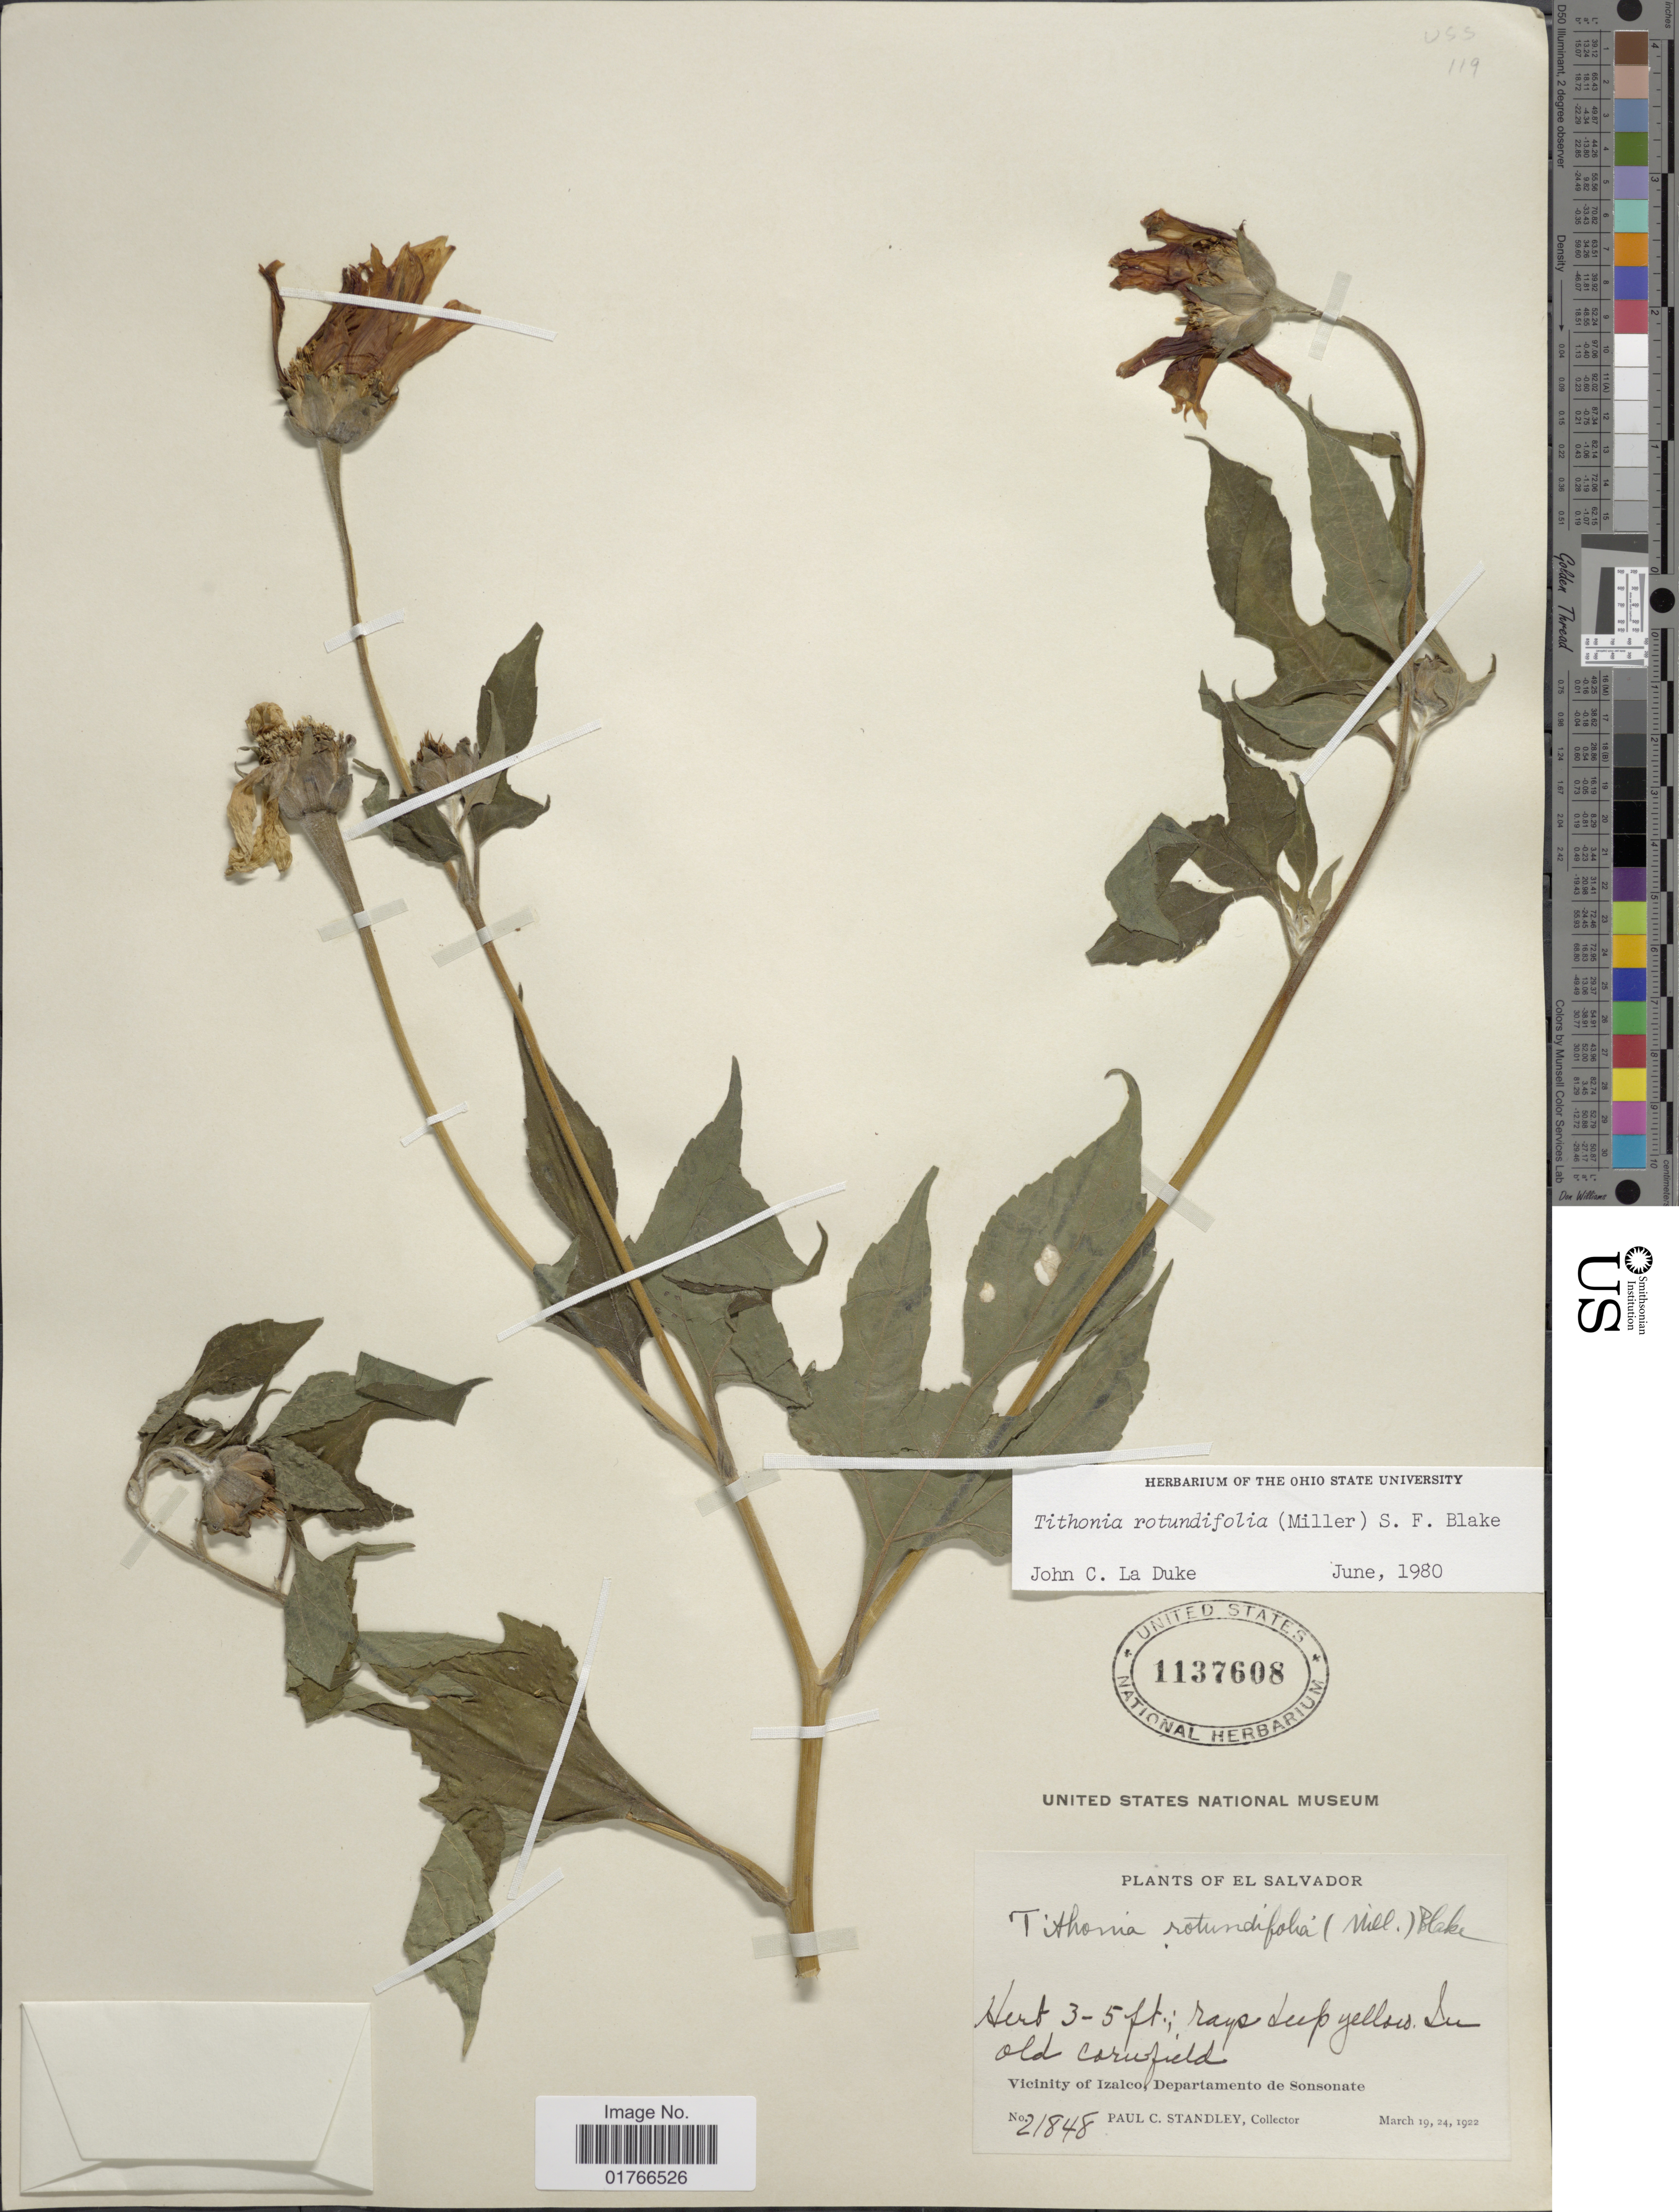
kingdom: Plantae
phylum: Tracheophyta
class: Magnoliopsida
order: Asterales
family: Asteraceae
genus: Tithonia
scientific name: Tithonia rotundifolia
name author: (Mill.) S.F. Blake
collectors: P. C. Standley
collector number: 21848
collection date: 1922-03-19/1922-03-24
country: El Salvador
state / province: Sonsonate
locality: Vicinity of Izalco, Departamento de Sonsonate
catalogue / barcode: US 1137608